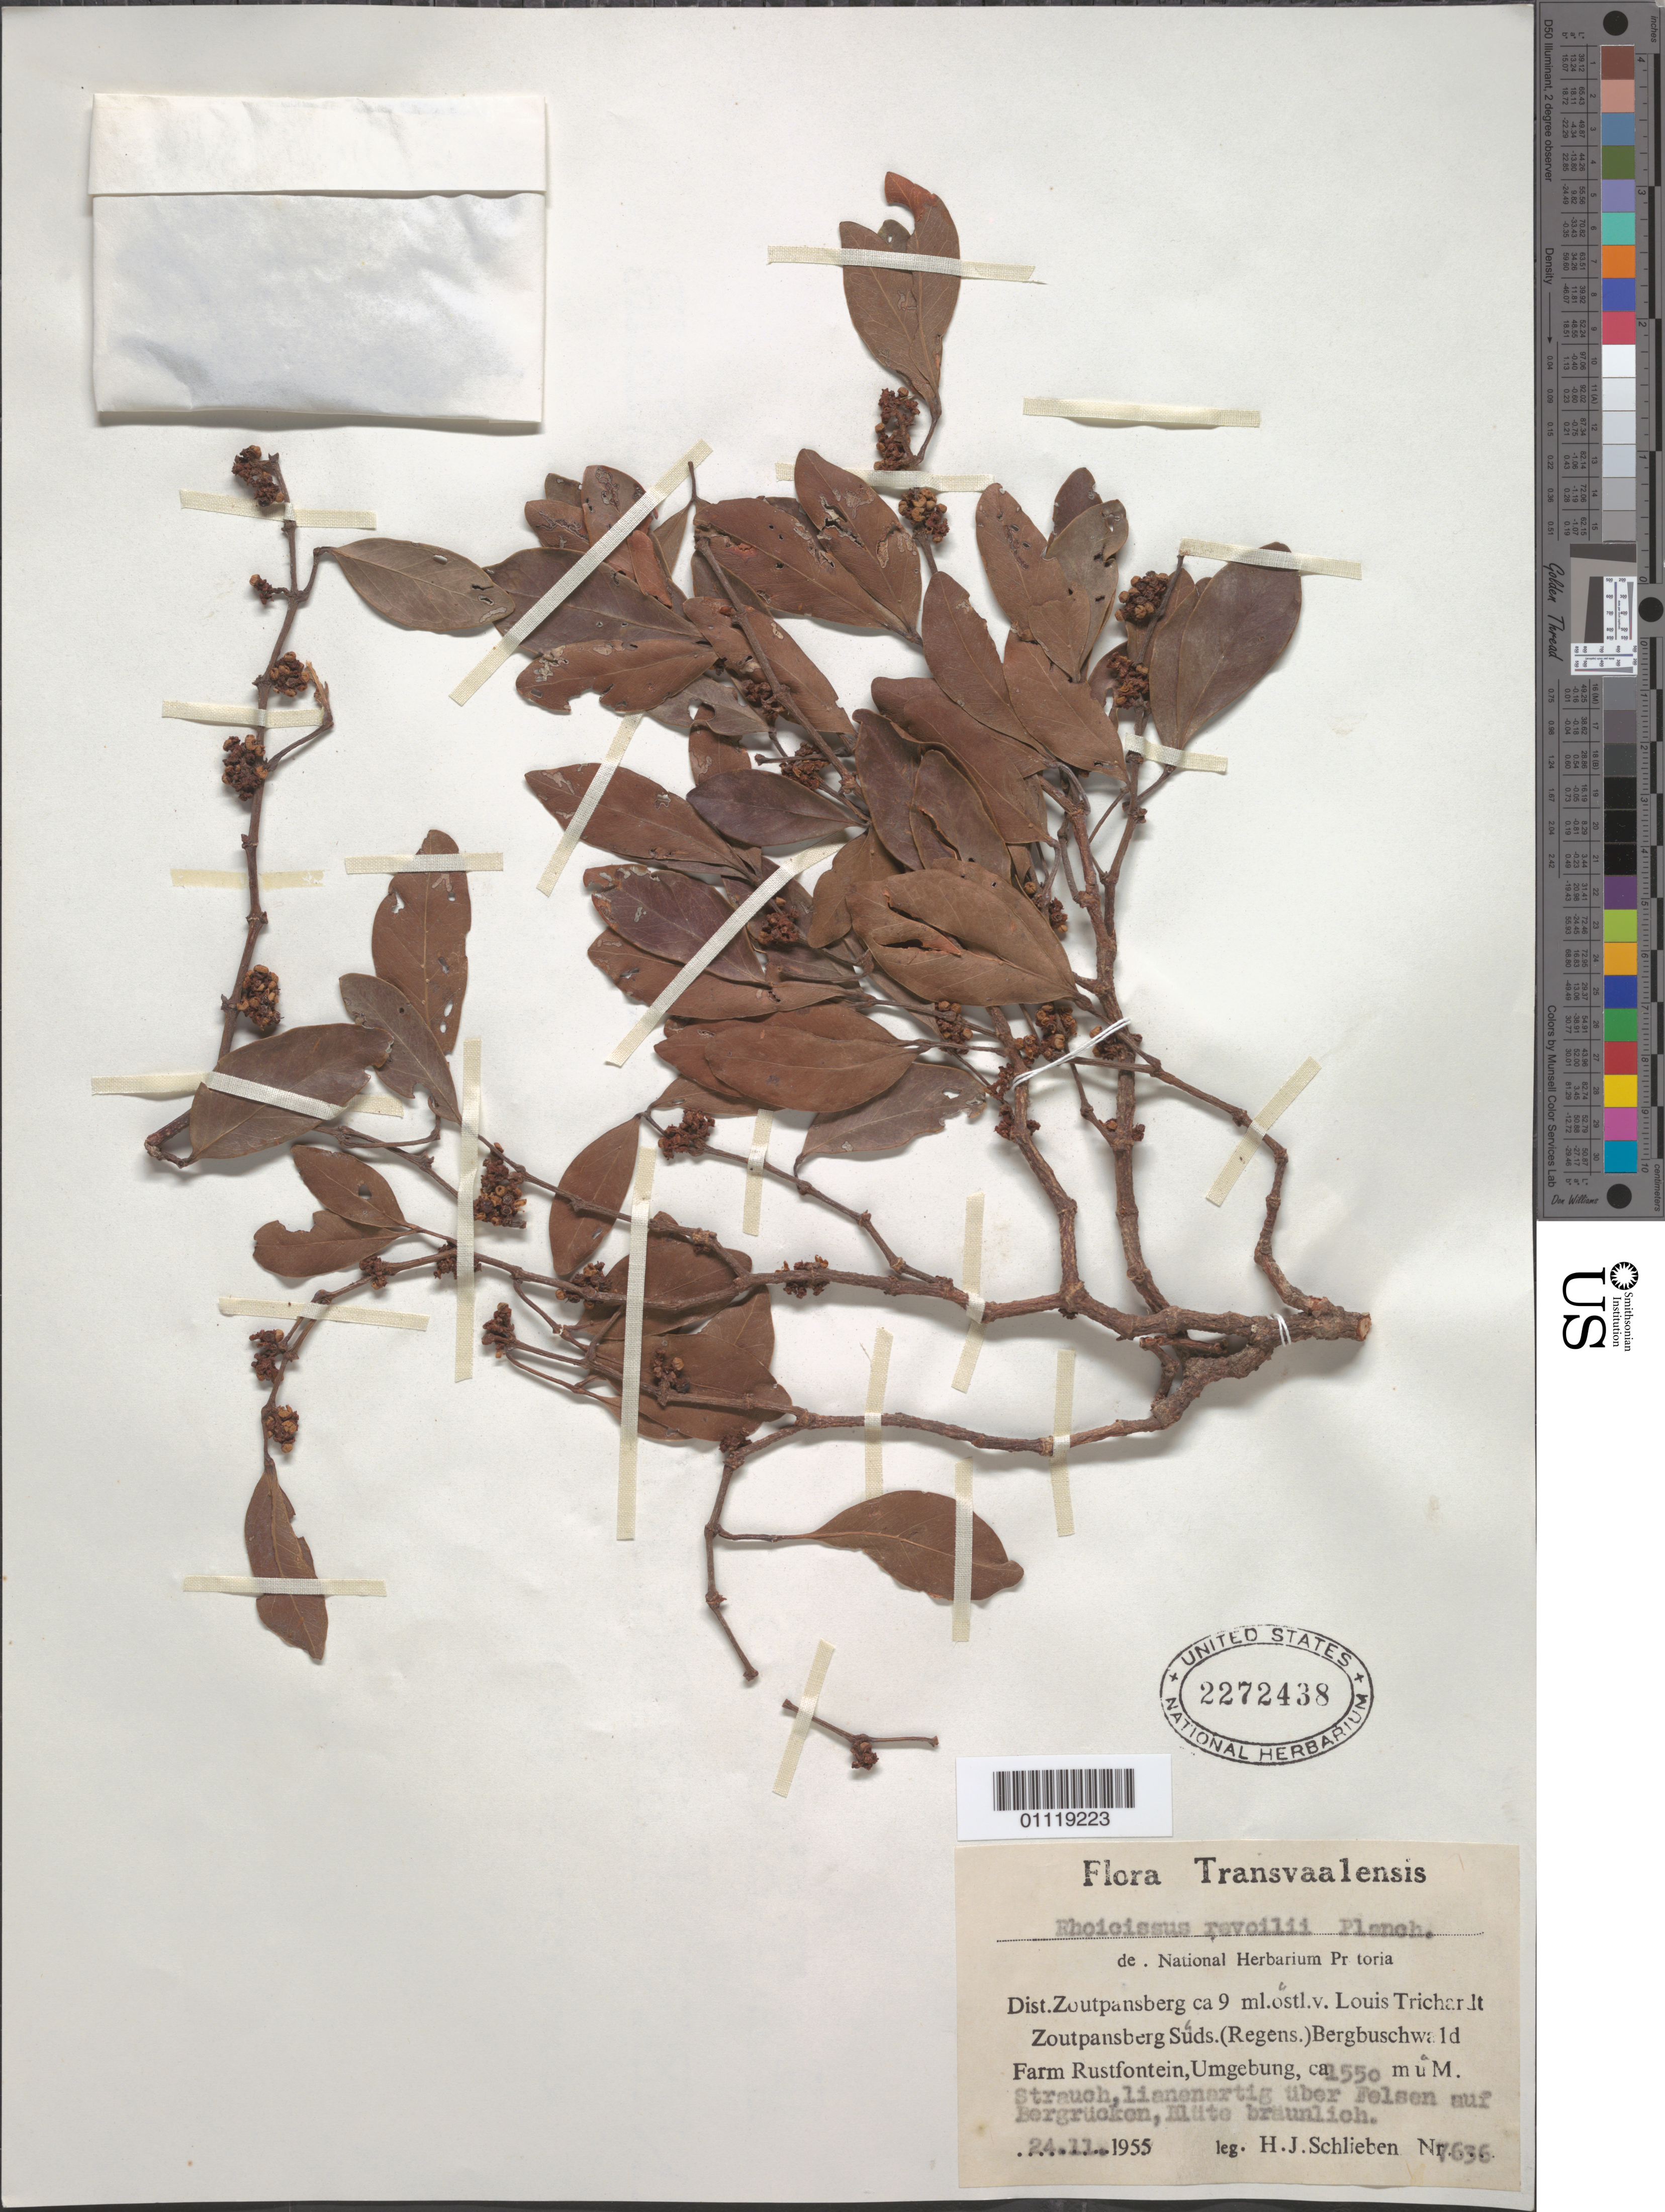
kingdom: Plantae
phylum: Tracheophyta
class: Magnoliopsida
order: Vitales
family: Vitaceae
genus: Rhoicissus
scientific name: Rhoicissus revoilii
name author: Planch.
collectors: H. J. Schlieben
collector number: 7636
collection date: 1955-11-24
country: South Africa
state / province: Limpopo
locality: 9 mi. ostl. v. Louis Trichardt Zoutpansberg Suds. (Regens) Bergbuschwald, Farm Rustfontein, Umgebung. Zoutpansberg. Transvaal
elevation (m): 1550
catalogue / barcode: US 2272438